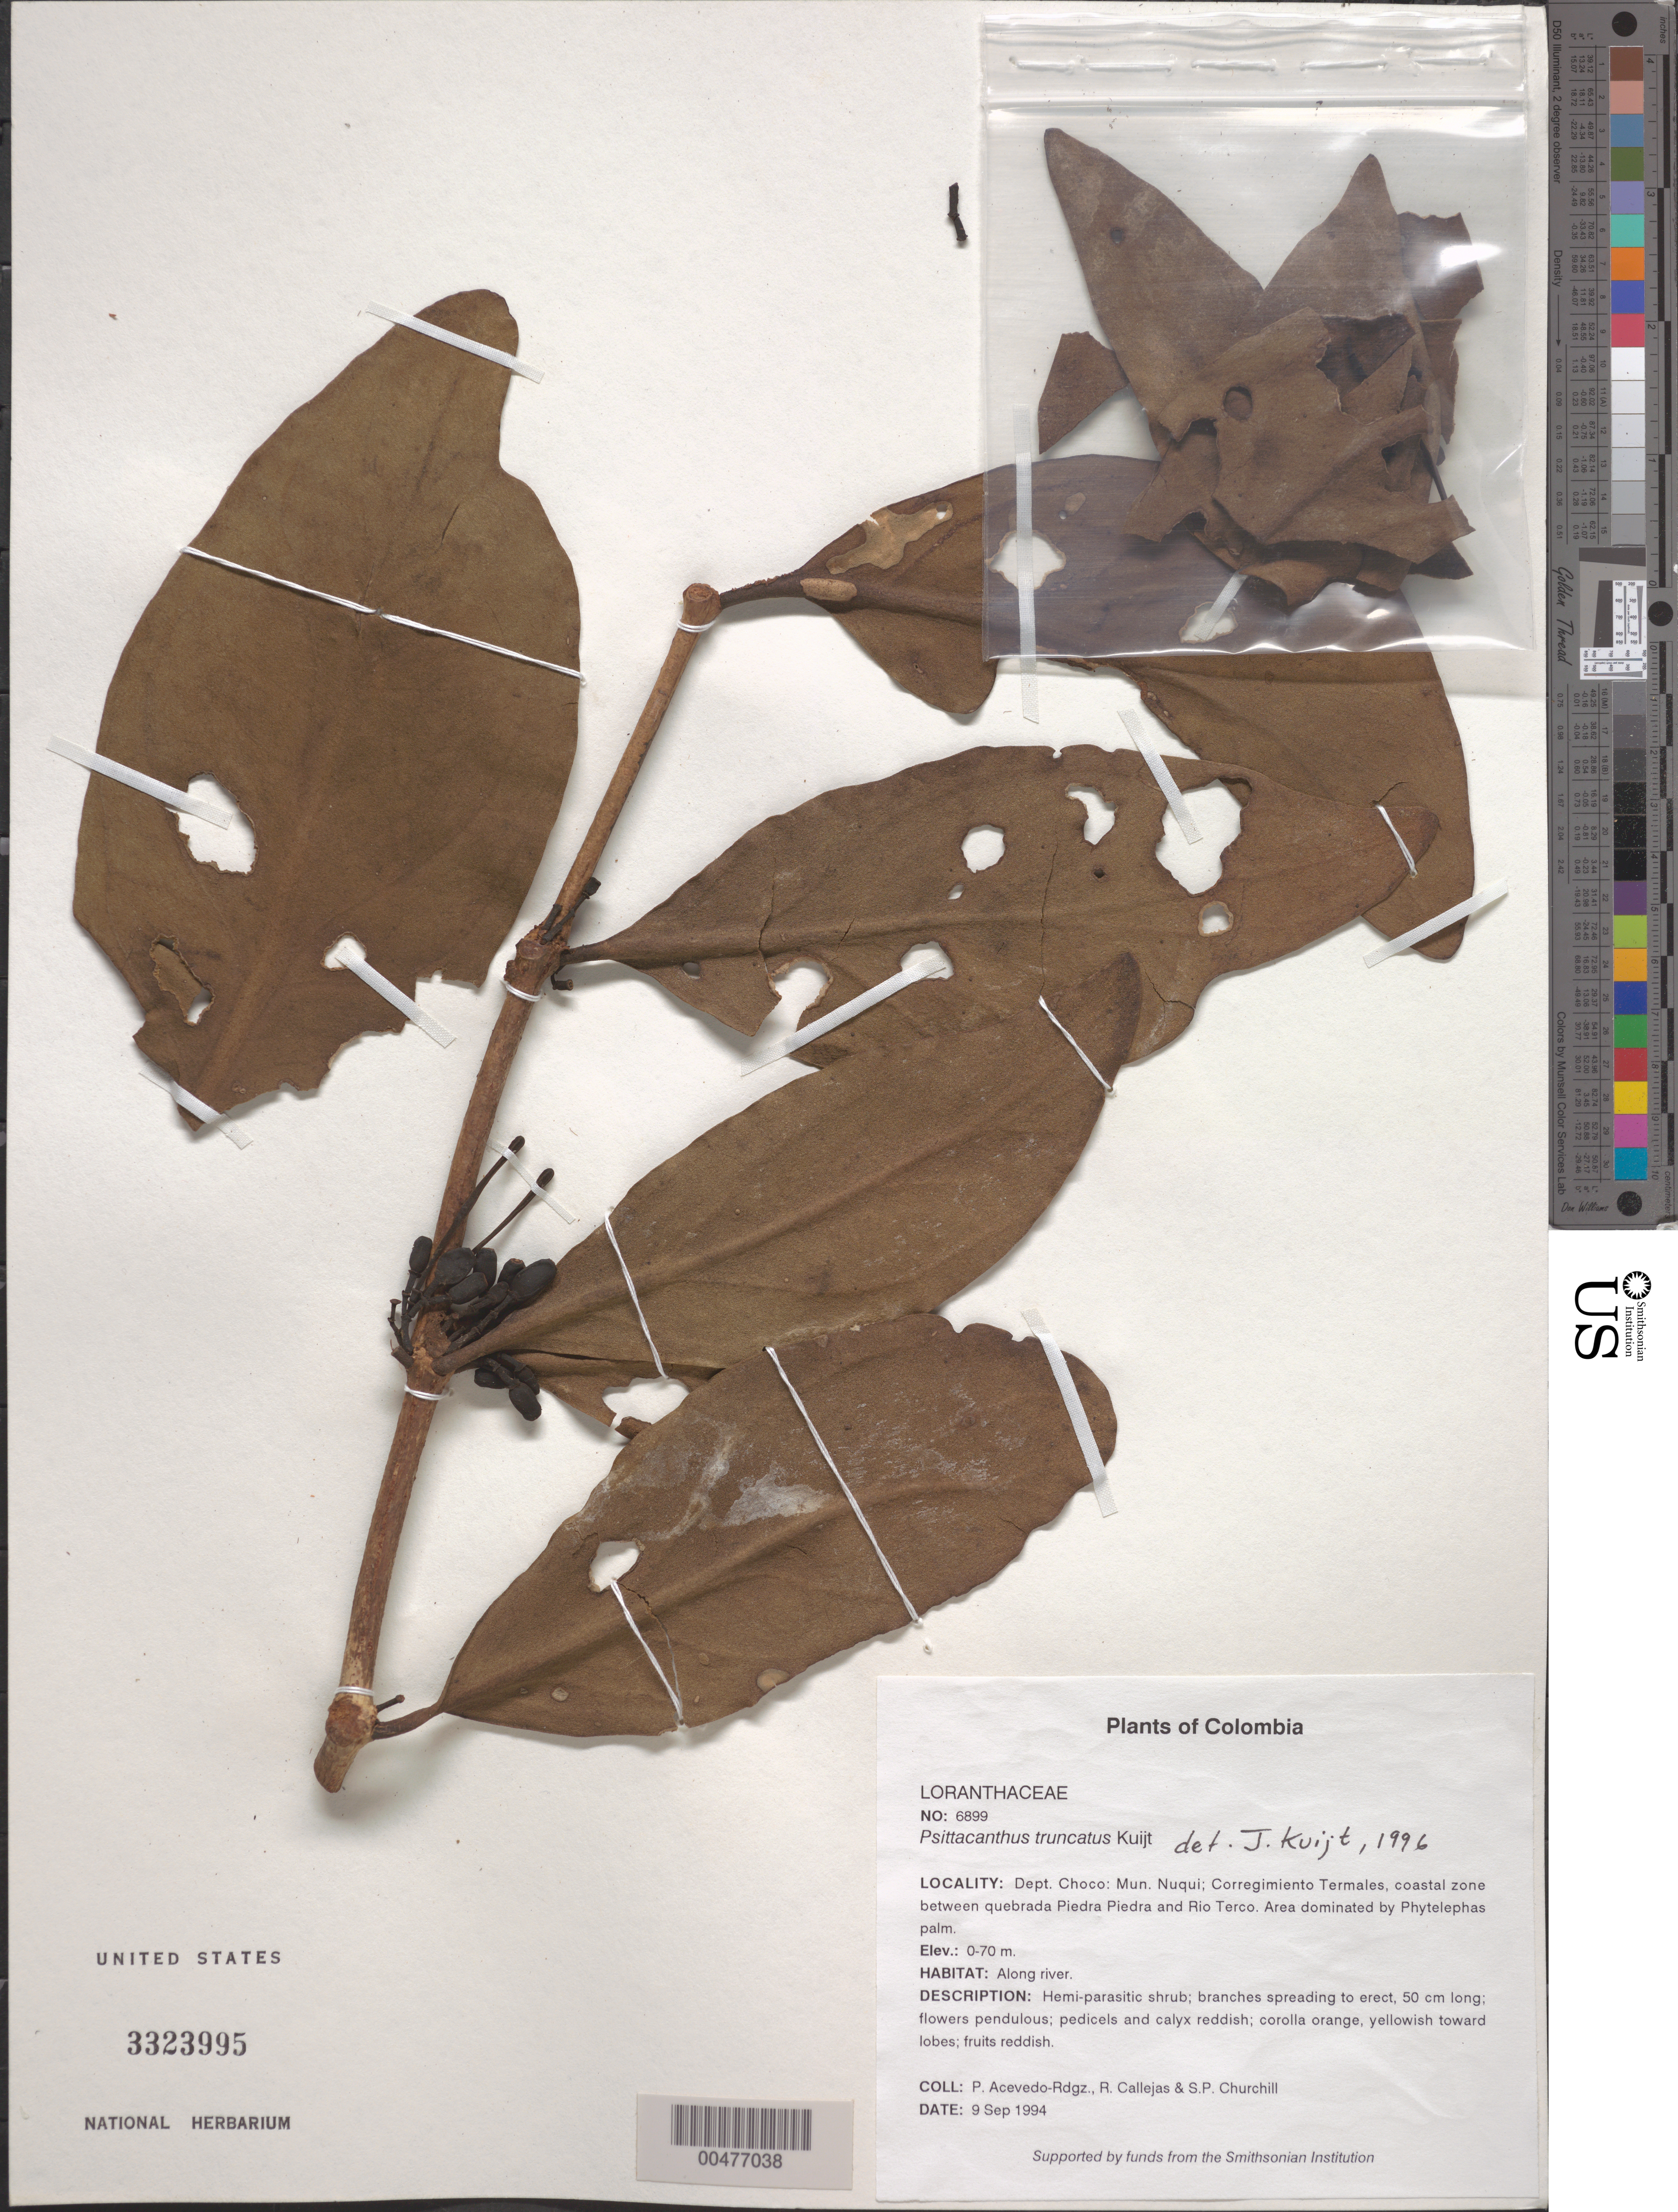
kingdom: Plantae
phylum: Tracheophyta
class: Magnoliopsida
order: Santalales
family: Loranthaceae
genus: Psittacanthus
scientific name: Psittacanthus truncatus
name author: Kuijt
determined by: Kuijt, Job, (CANADA)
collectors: P. Acevedo-Rodr., R. Callejas & S. Churchill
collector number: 6899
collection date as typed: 09 Sep 1994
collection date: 1994-09-09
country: Colombia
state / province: Chocó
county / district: Nuqui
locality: Depart. Choco; Mun. Nuqui; Corregimiento Termales, coastal zone between quebrada Piedra Piedra and Río Terco. Area dominated by Phytelephas palm.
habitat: Along river.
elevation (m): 0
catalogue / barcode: US 3323995